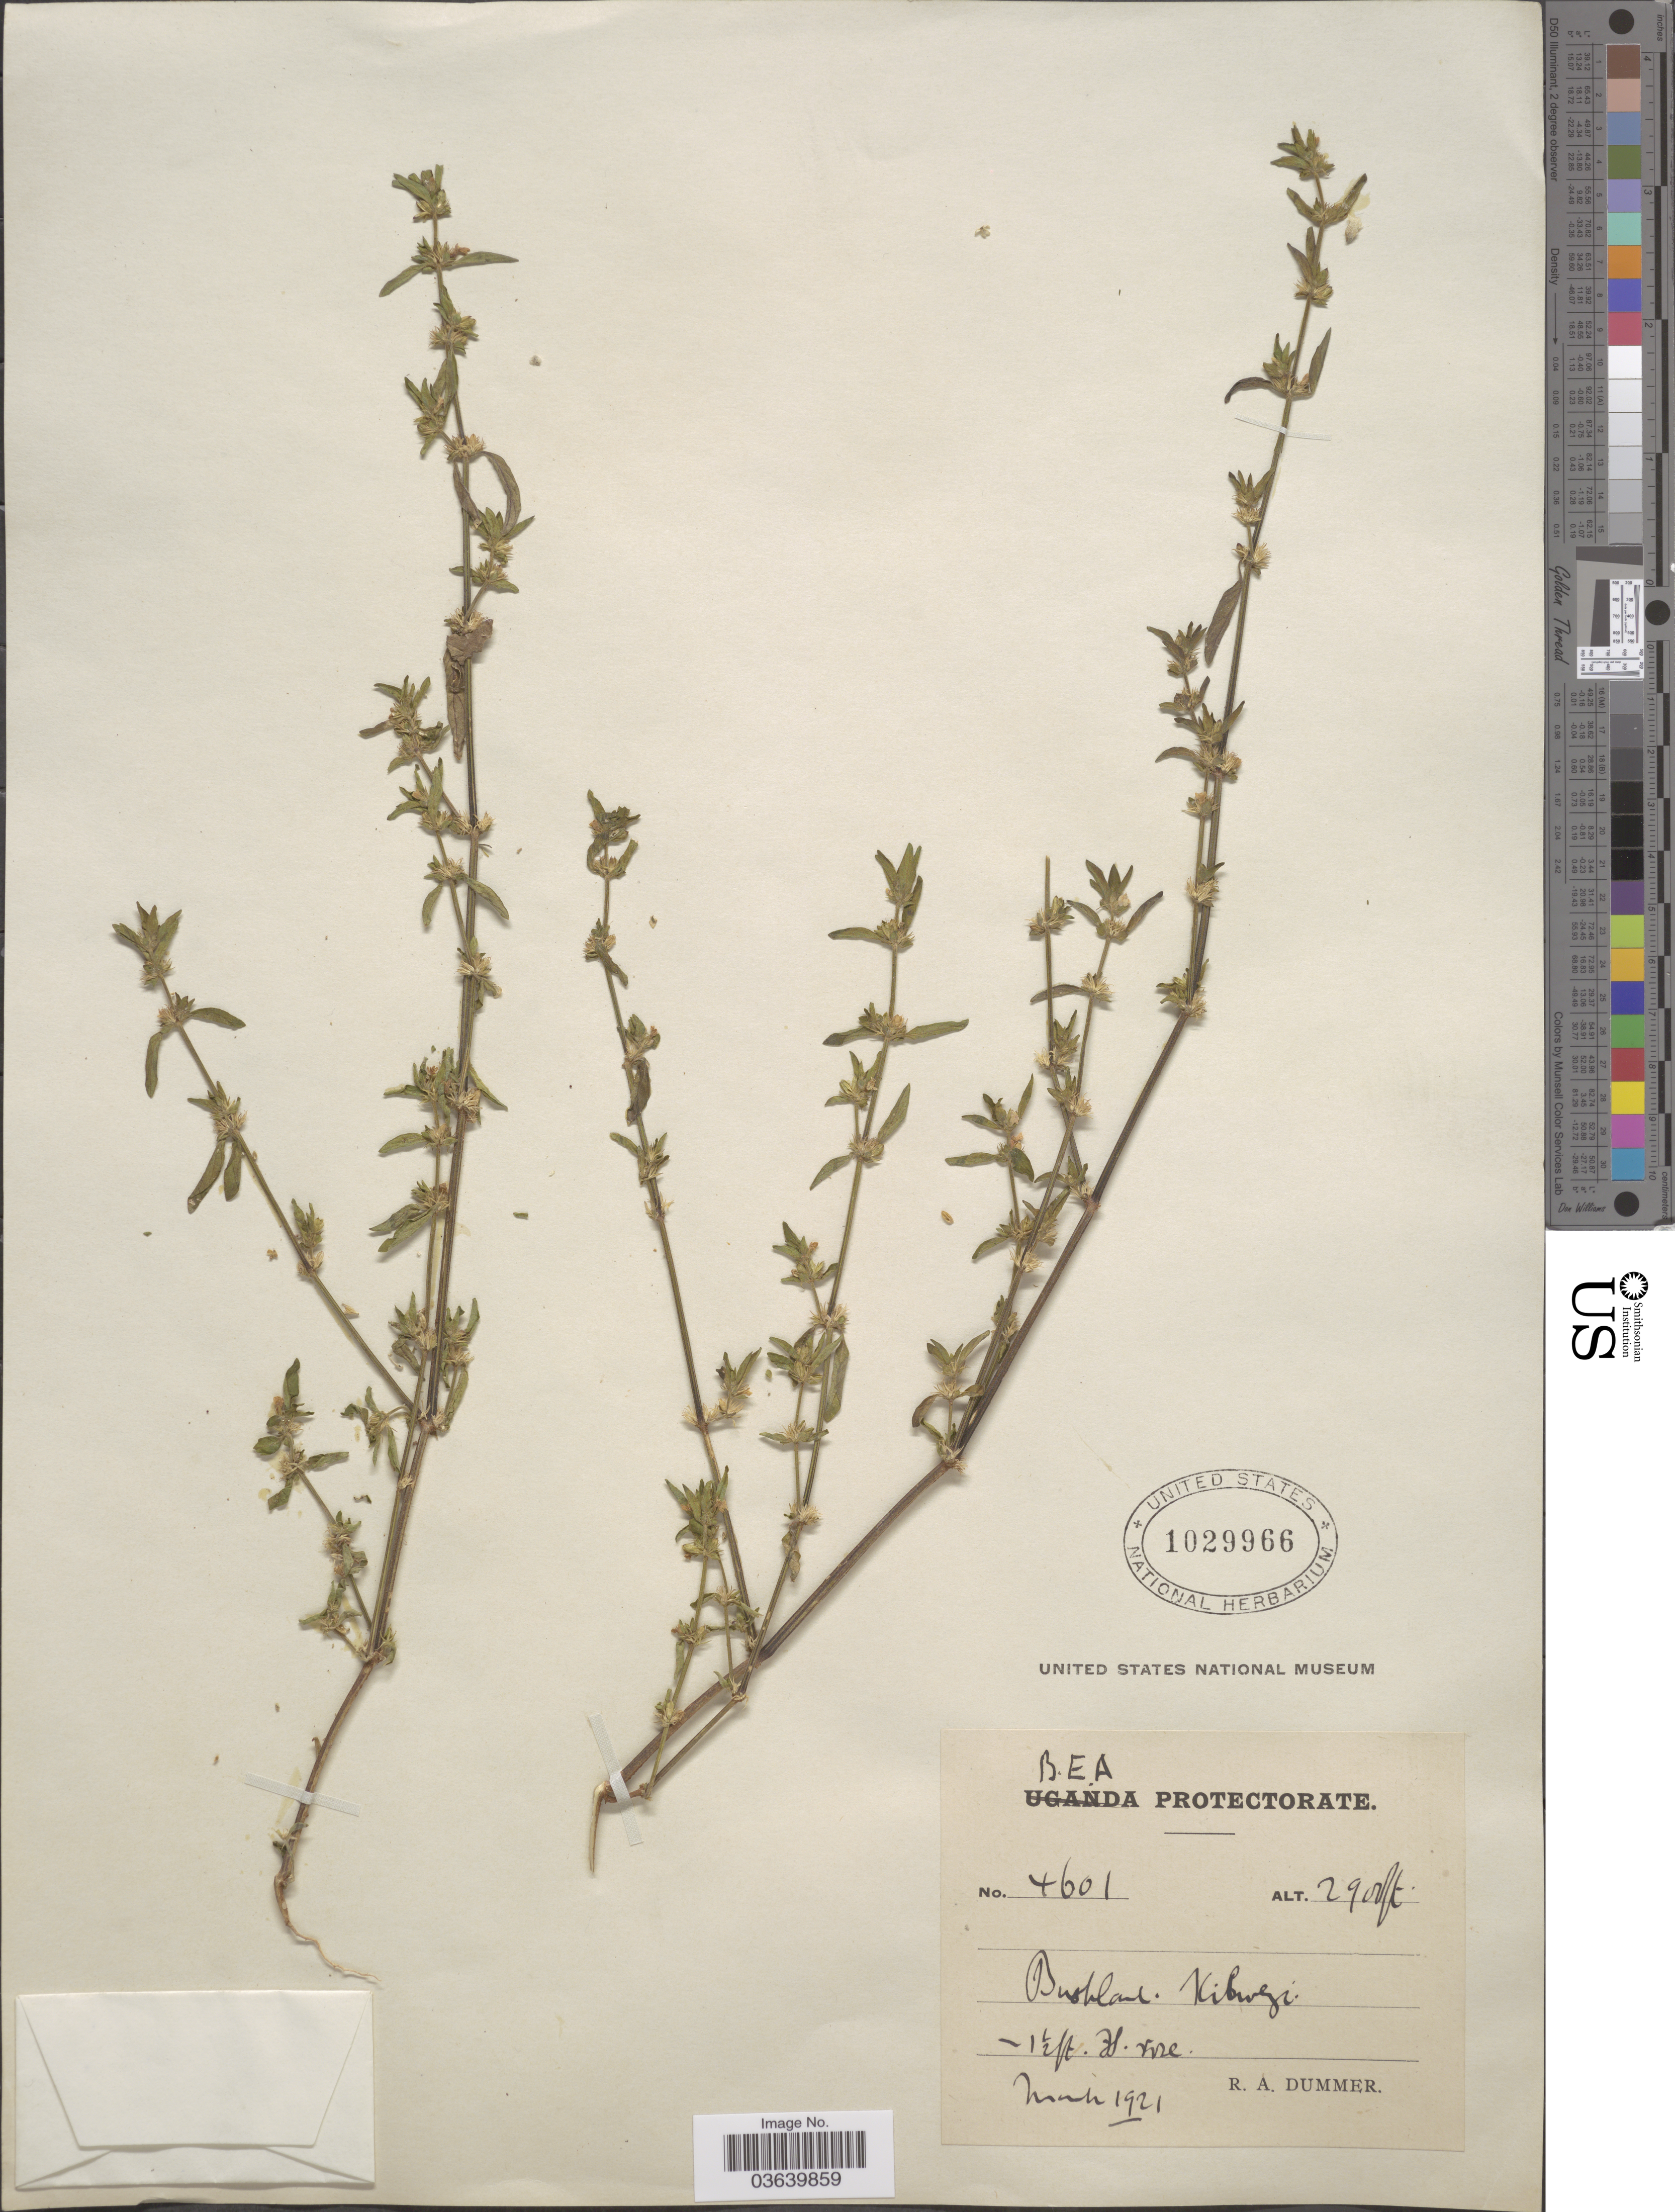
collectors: R. Dümmer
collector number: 4601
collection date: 1921-03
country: Kenya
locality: B.E.A. Protectorate. Bushland. Kibwezi.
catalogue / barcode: US 1029966